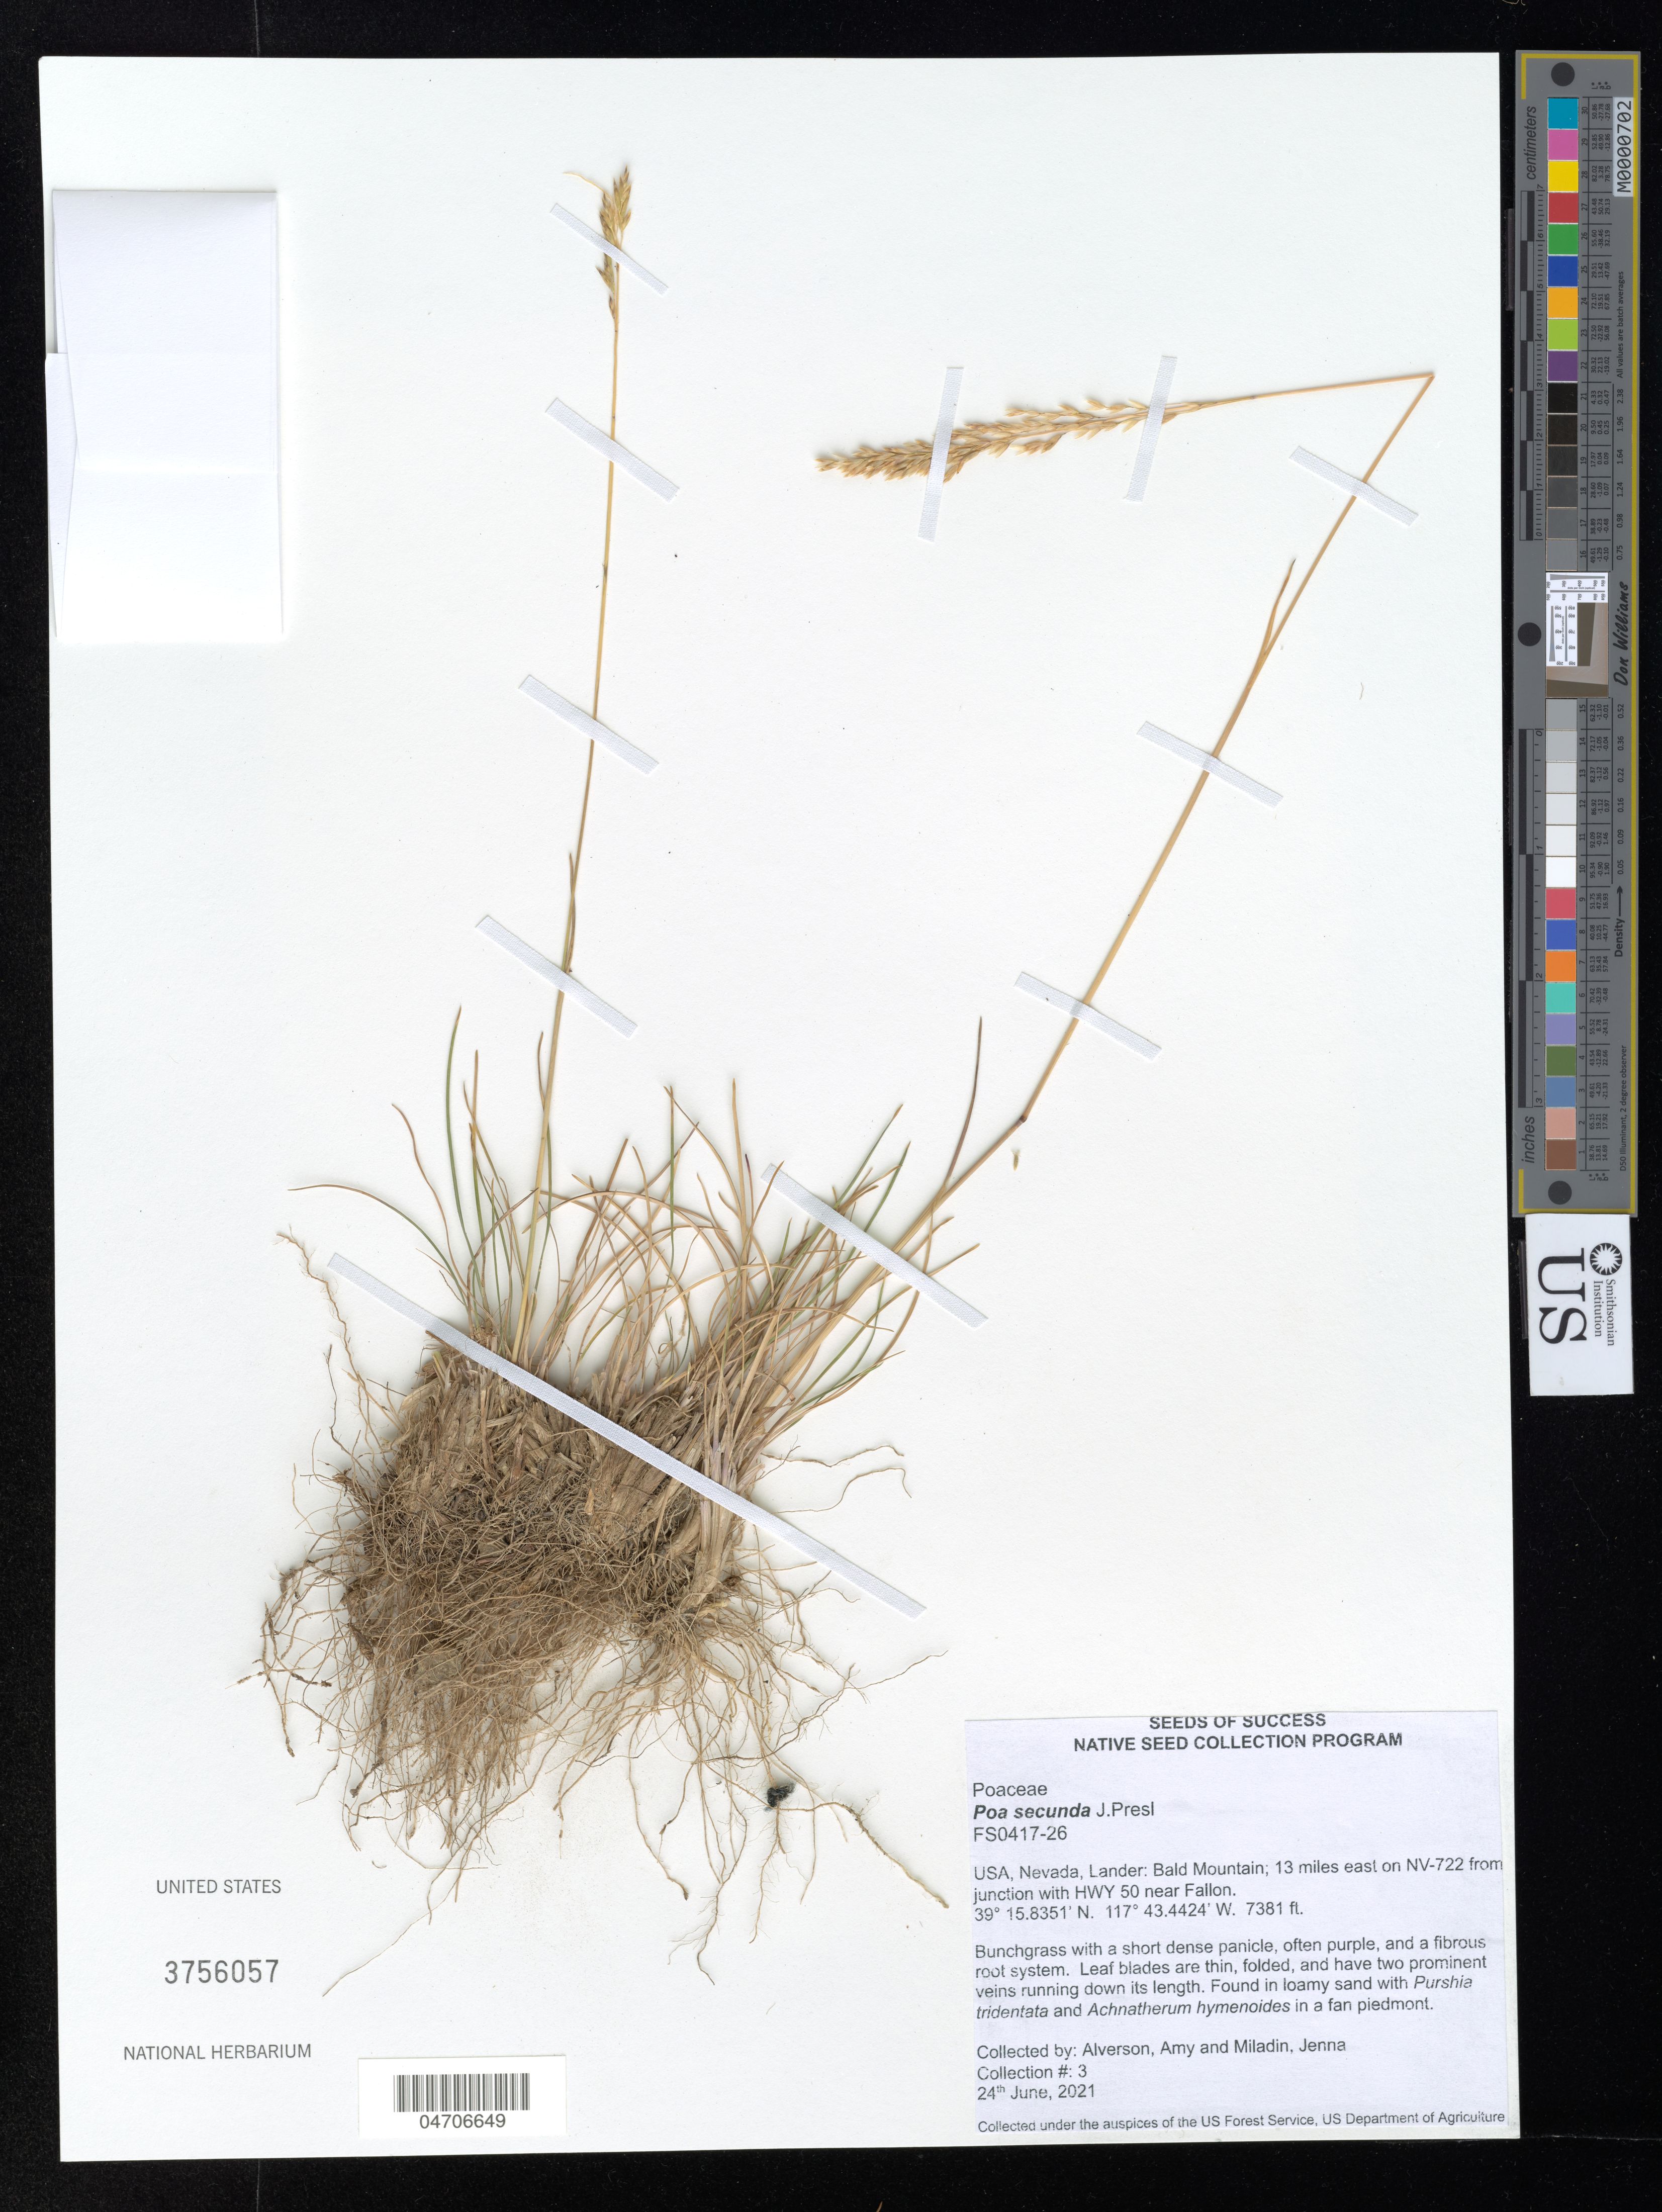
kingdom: Plantae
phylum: Tracheophyta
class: Liliopsida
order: Poales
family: Poaceae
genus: Poa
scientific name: Poa secunda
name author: J. Presl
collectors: A. Alverson & A. Whitzel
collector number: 3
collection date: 2021-06-24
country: United States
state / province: Nevada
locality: Lander: Bald Mountain; 13 miles east on NV-722 from junction with HWY 50 near Fallon.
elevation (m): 2250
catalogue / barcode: US 3756057